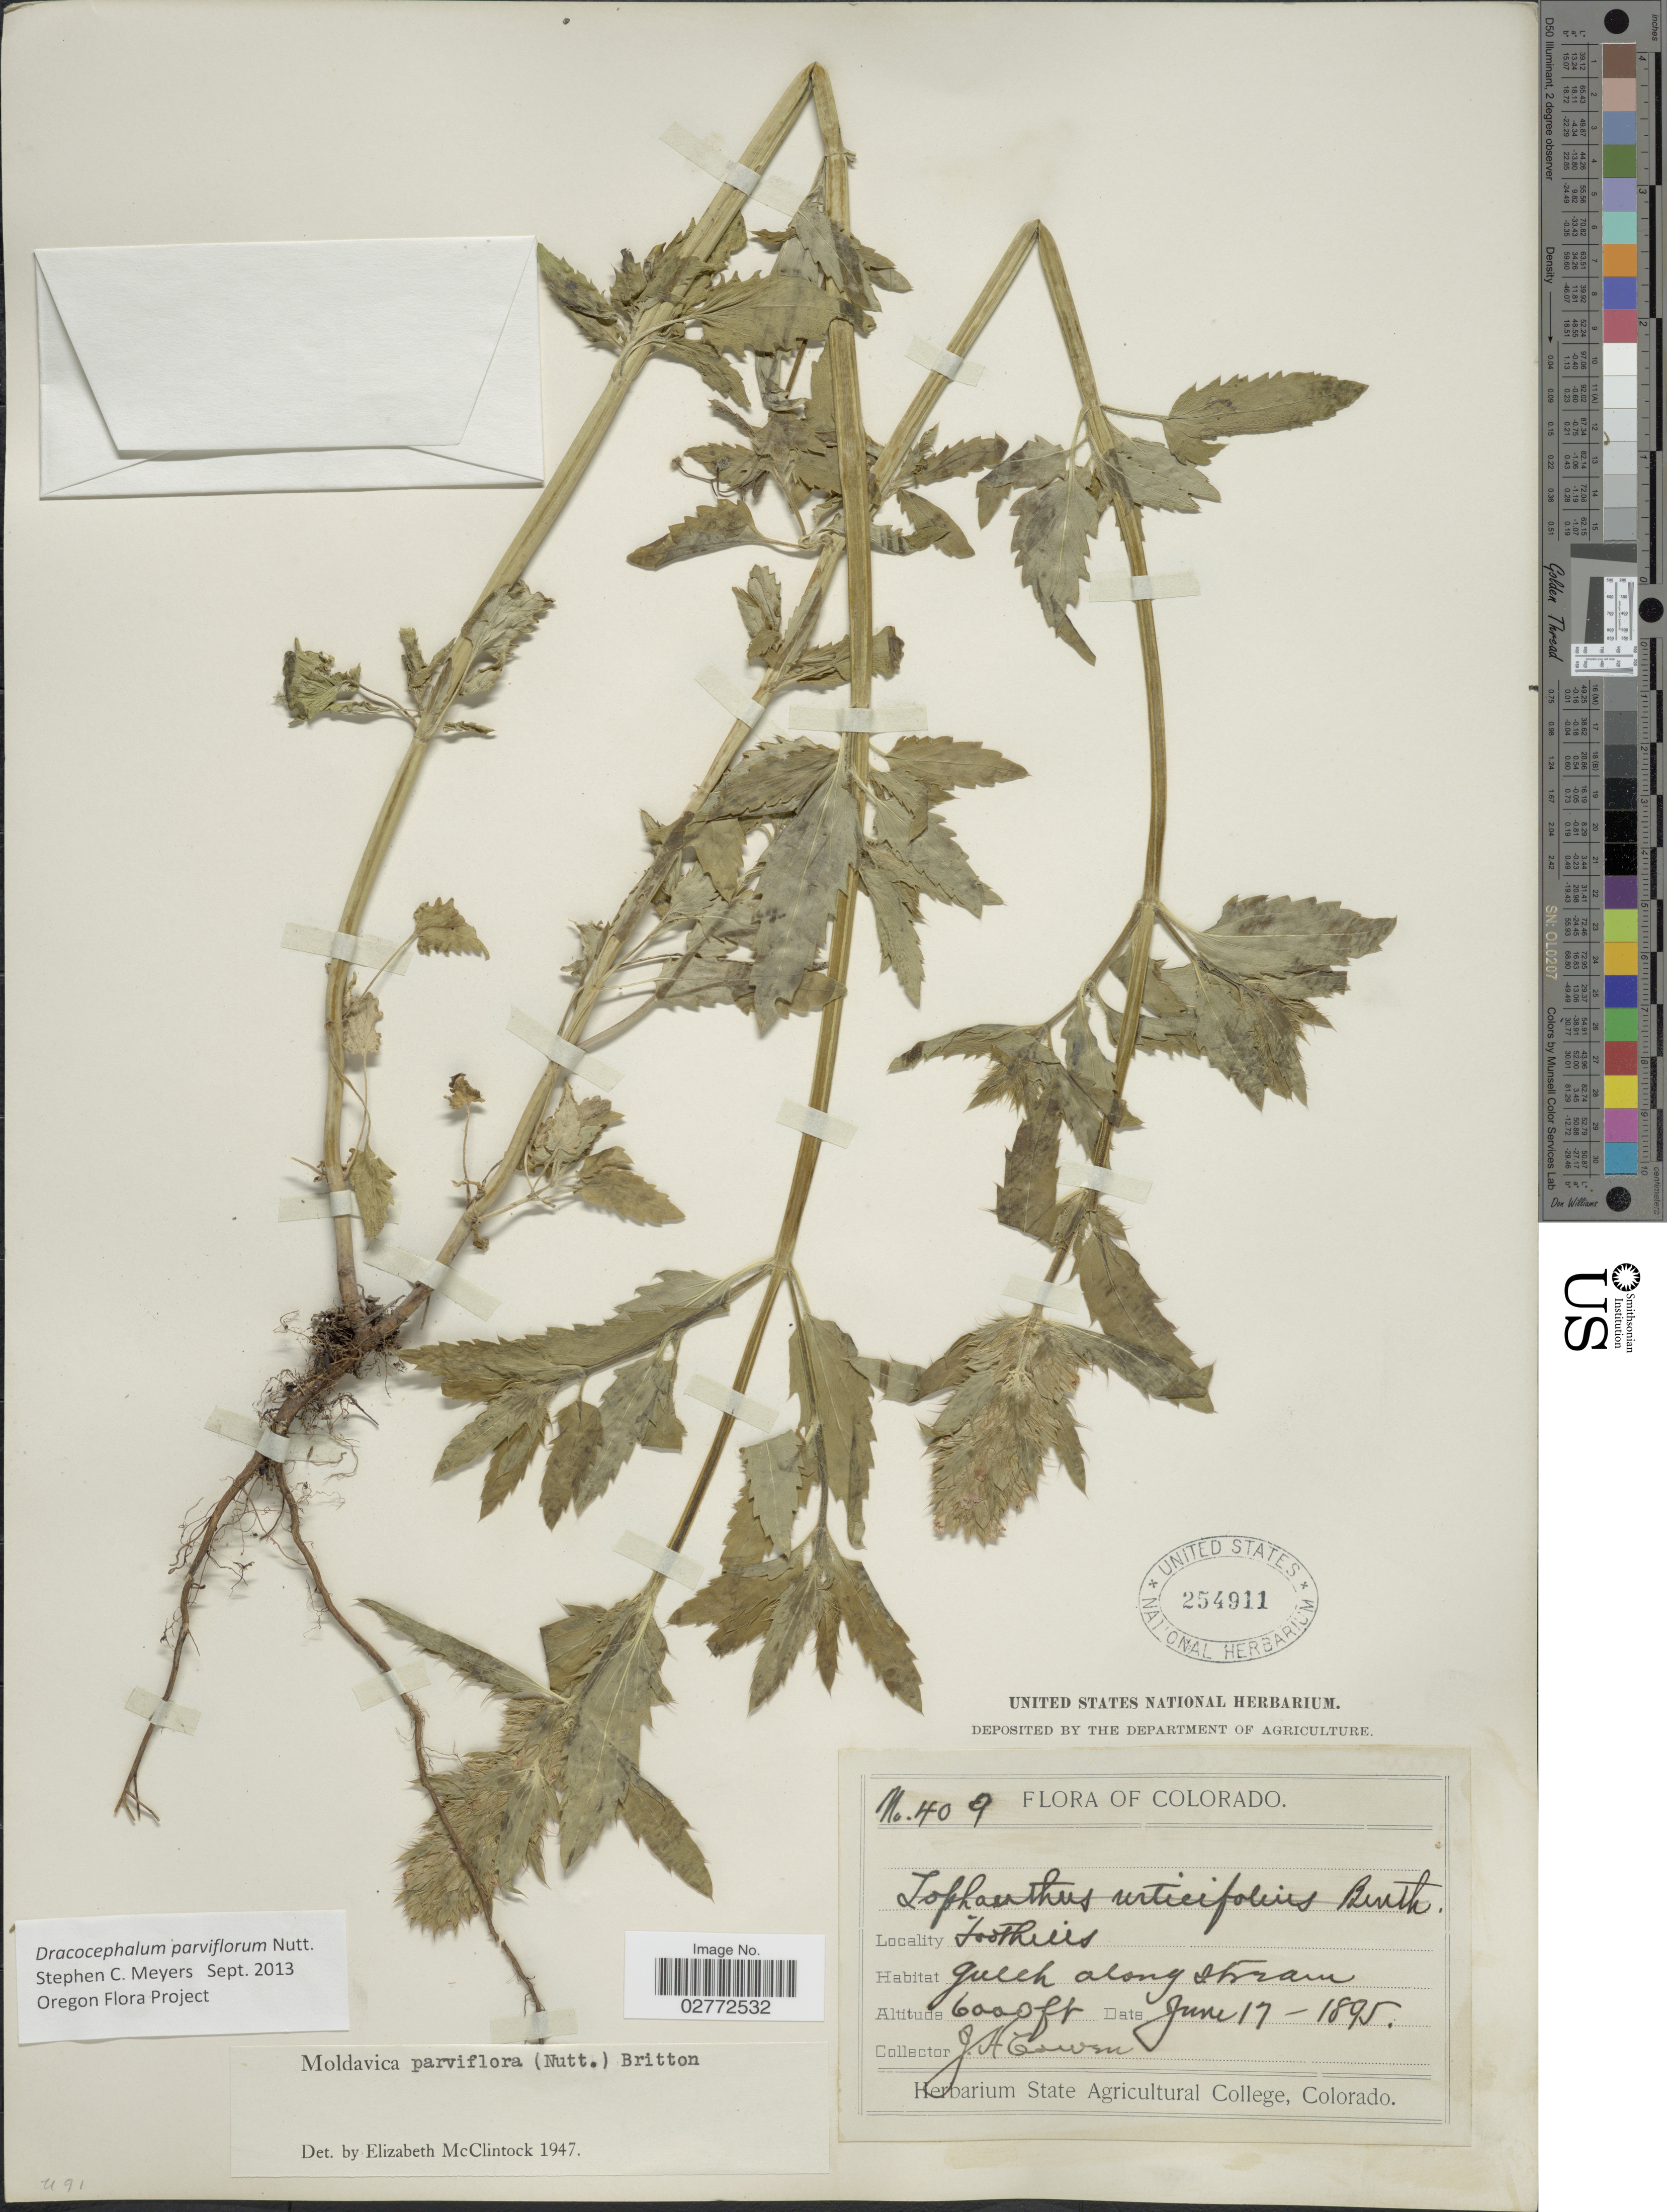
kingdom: Plantae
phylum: Tracheophyta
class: Magnoliopsida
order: Lamiales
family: Lamiaceae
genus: Dracocephalum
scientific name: Dracocephalum parviflorum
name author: Nutt.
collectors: J. H. Cowen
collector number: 409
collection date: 1895-06-17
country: United States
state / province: Colorado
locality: Foothills.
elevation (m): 1829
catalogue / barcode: US 254911